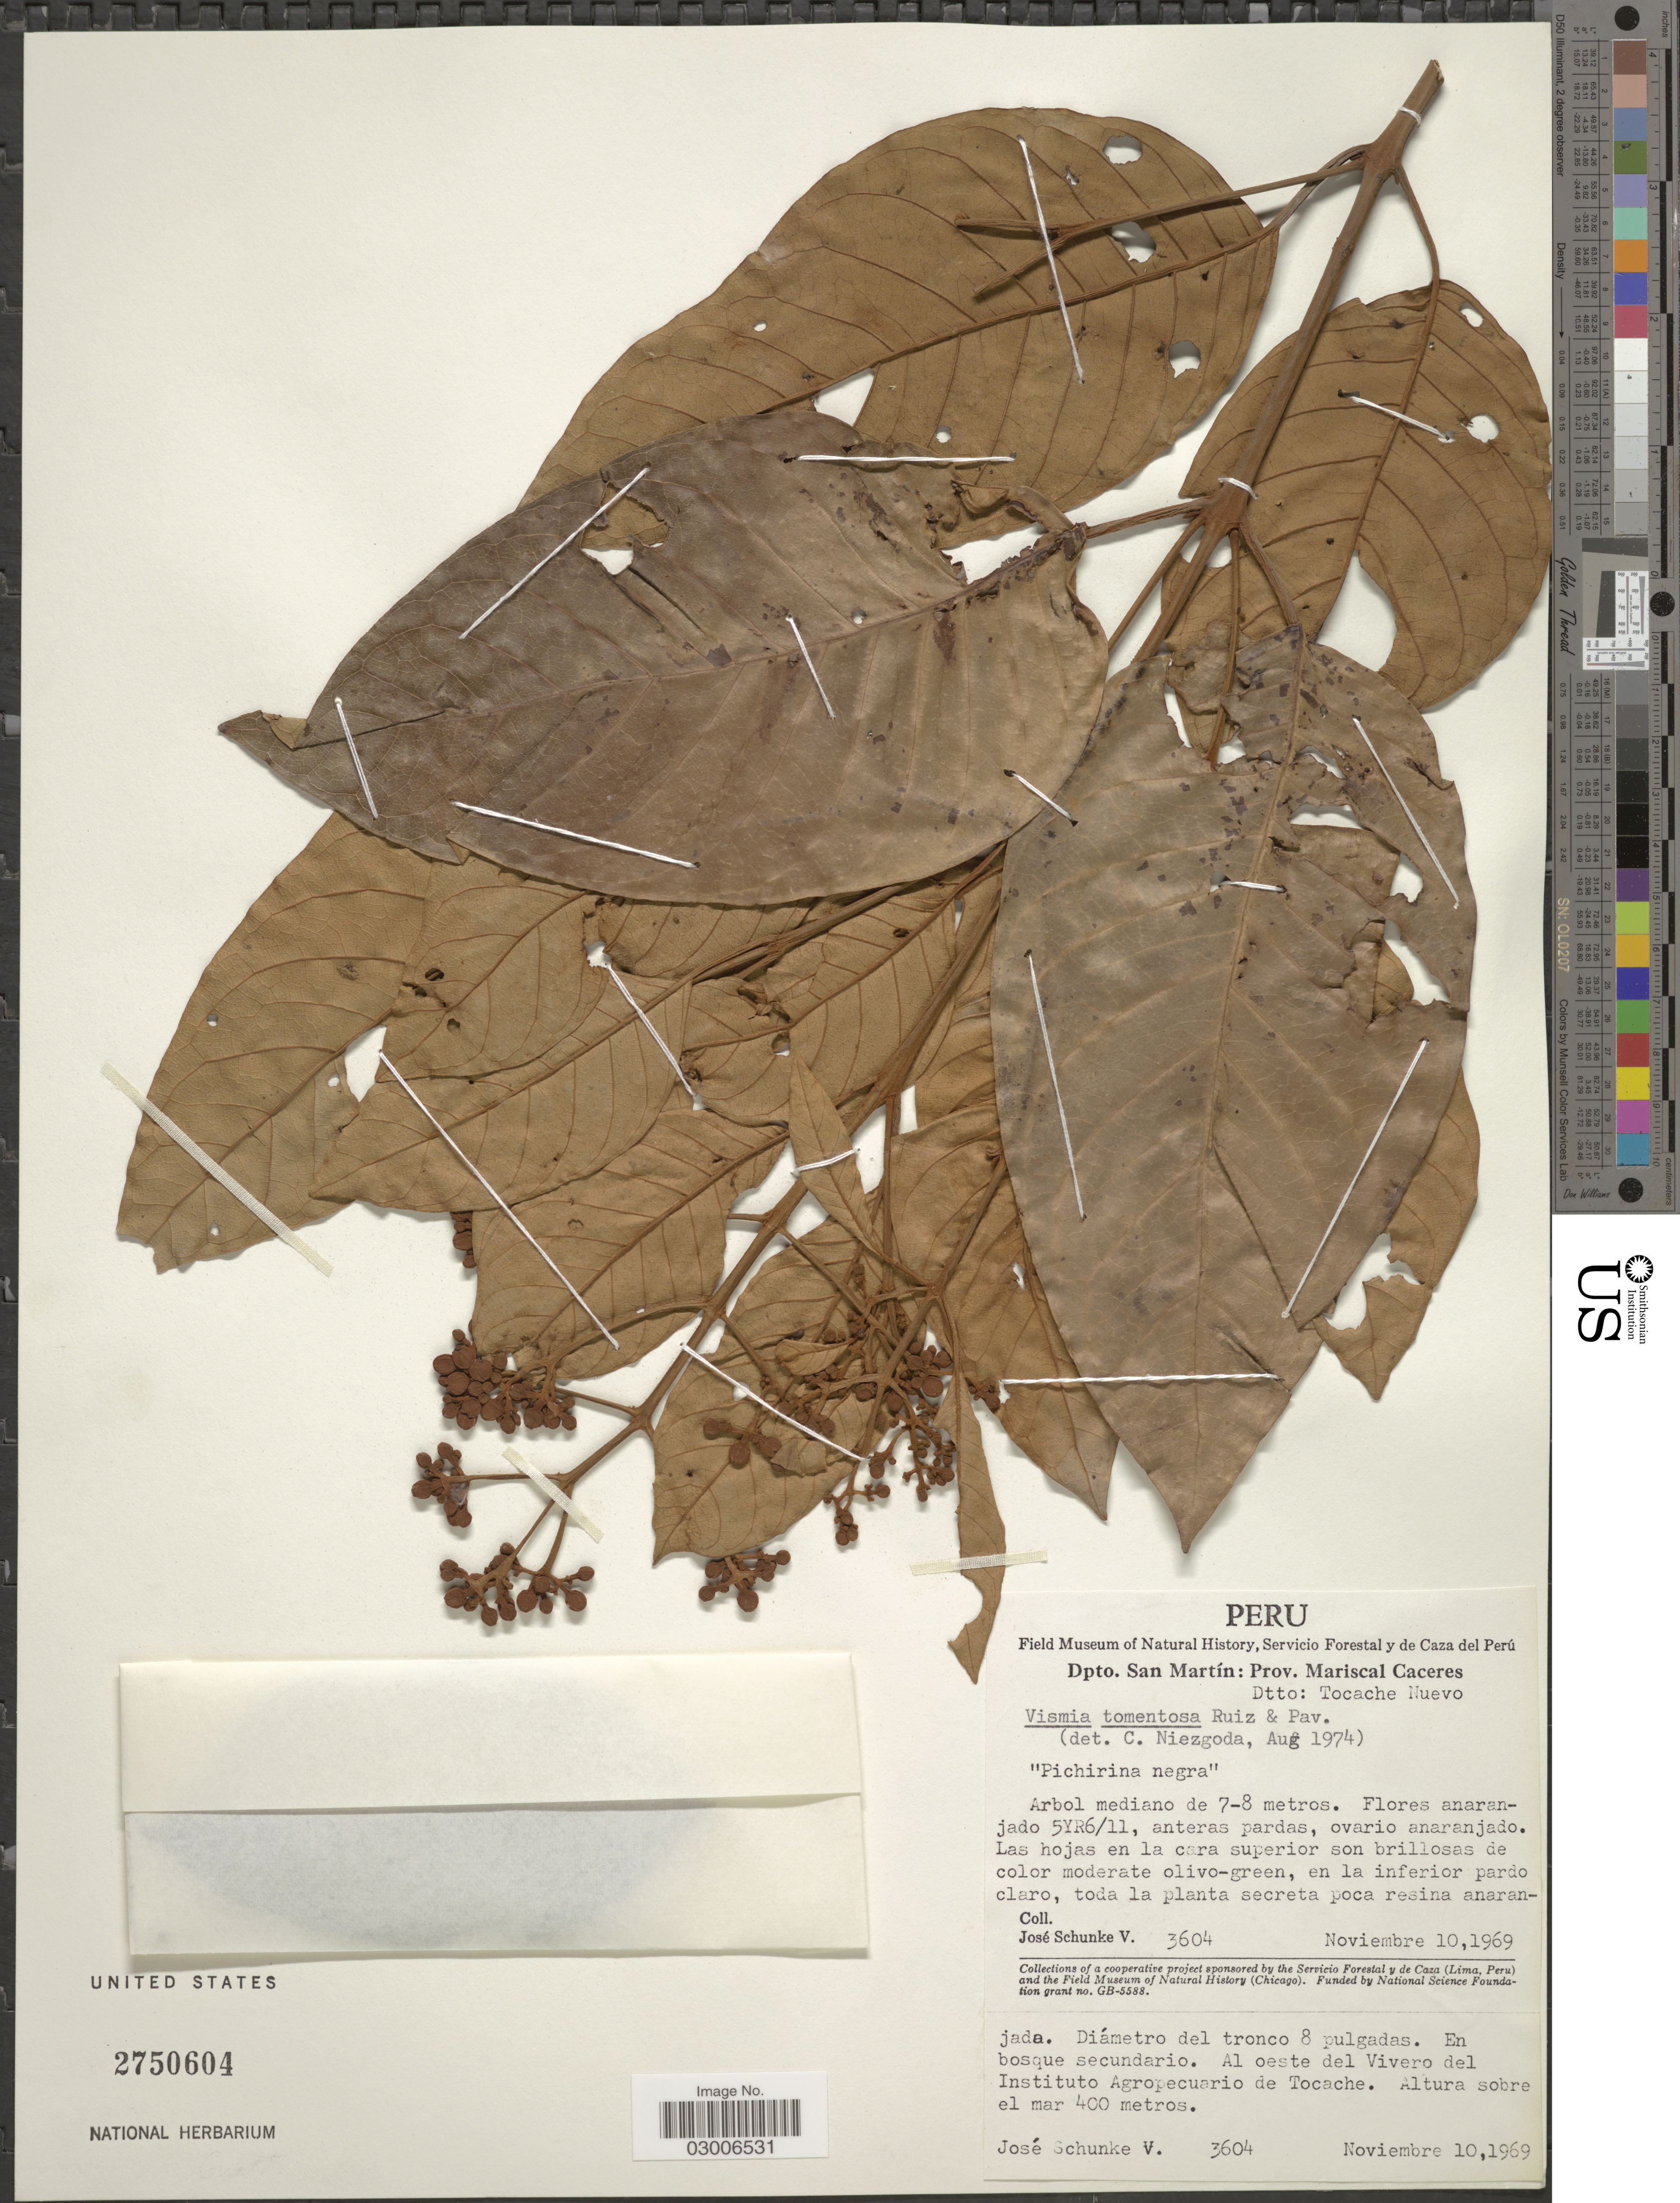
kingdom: Plantae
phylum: Tracheophyta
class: Magnoliopsida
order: Malpighiales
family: Hypericaceae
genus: Vismia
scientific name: Vismia baccifera subsp. subcuneata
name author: (Huber) Ewan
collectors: J. Schunke Vigo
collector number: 3604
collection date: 1969-11-10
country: Peru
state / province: San Martín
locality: Dpto. San Martín: Prov. Mariscal Caceres, Dtto: Tocache Nuevo, En bosque secundario, Al oeste del Vivero del Instituto Agropecuario de Tocache.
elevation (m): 400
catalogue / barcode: US 2750604